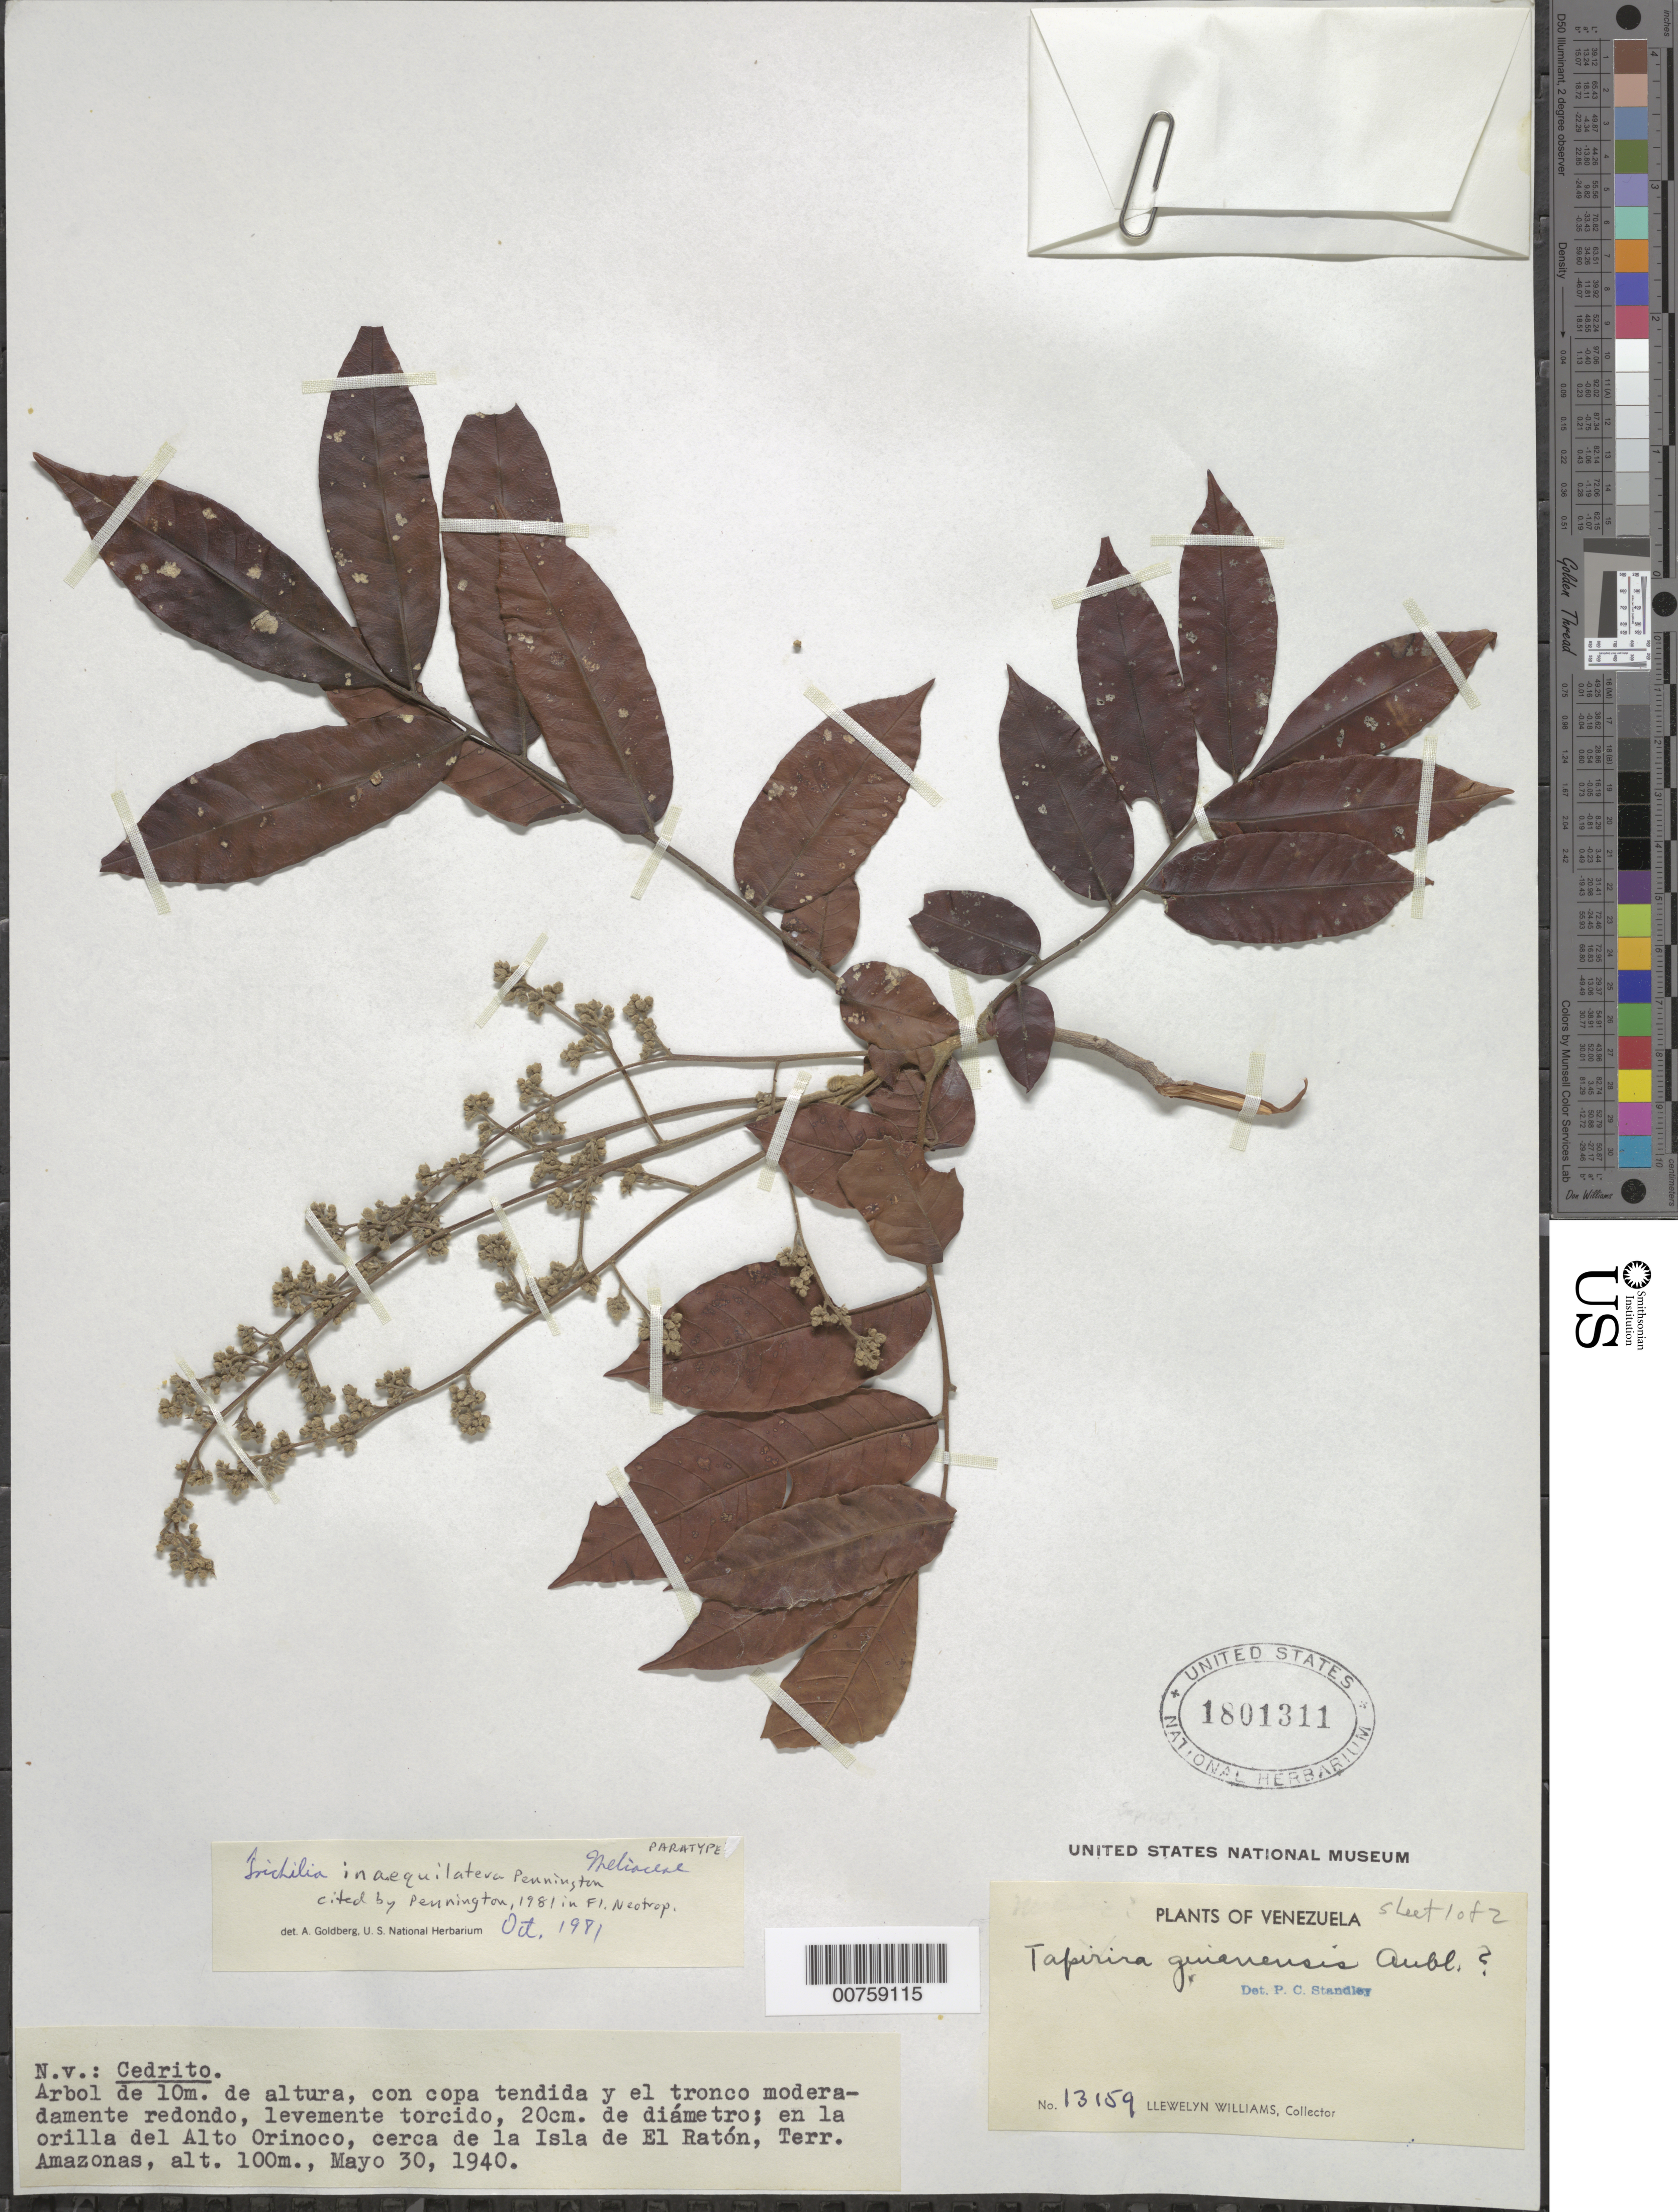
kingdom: Plantae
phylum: Tracheophyta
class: Magnoliopsida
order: Sapindales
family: Meliaceae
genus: Trichilia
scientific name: Trichilia inaequilatera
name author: T.D. Penn.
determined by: Pennington, T. D., (K)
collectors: Ll. Williams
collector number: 13159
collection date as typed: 30-May-40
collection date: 1940-05-30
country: Venezuela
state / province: Amazonas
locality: Isla de El Ratón, Alto Orinoco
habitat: Riverbank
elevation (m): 100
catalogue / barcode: US 1801311